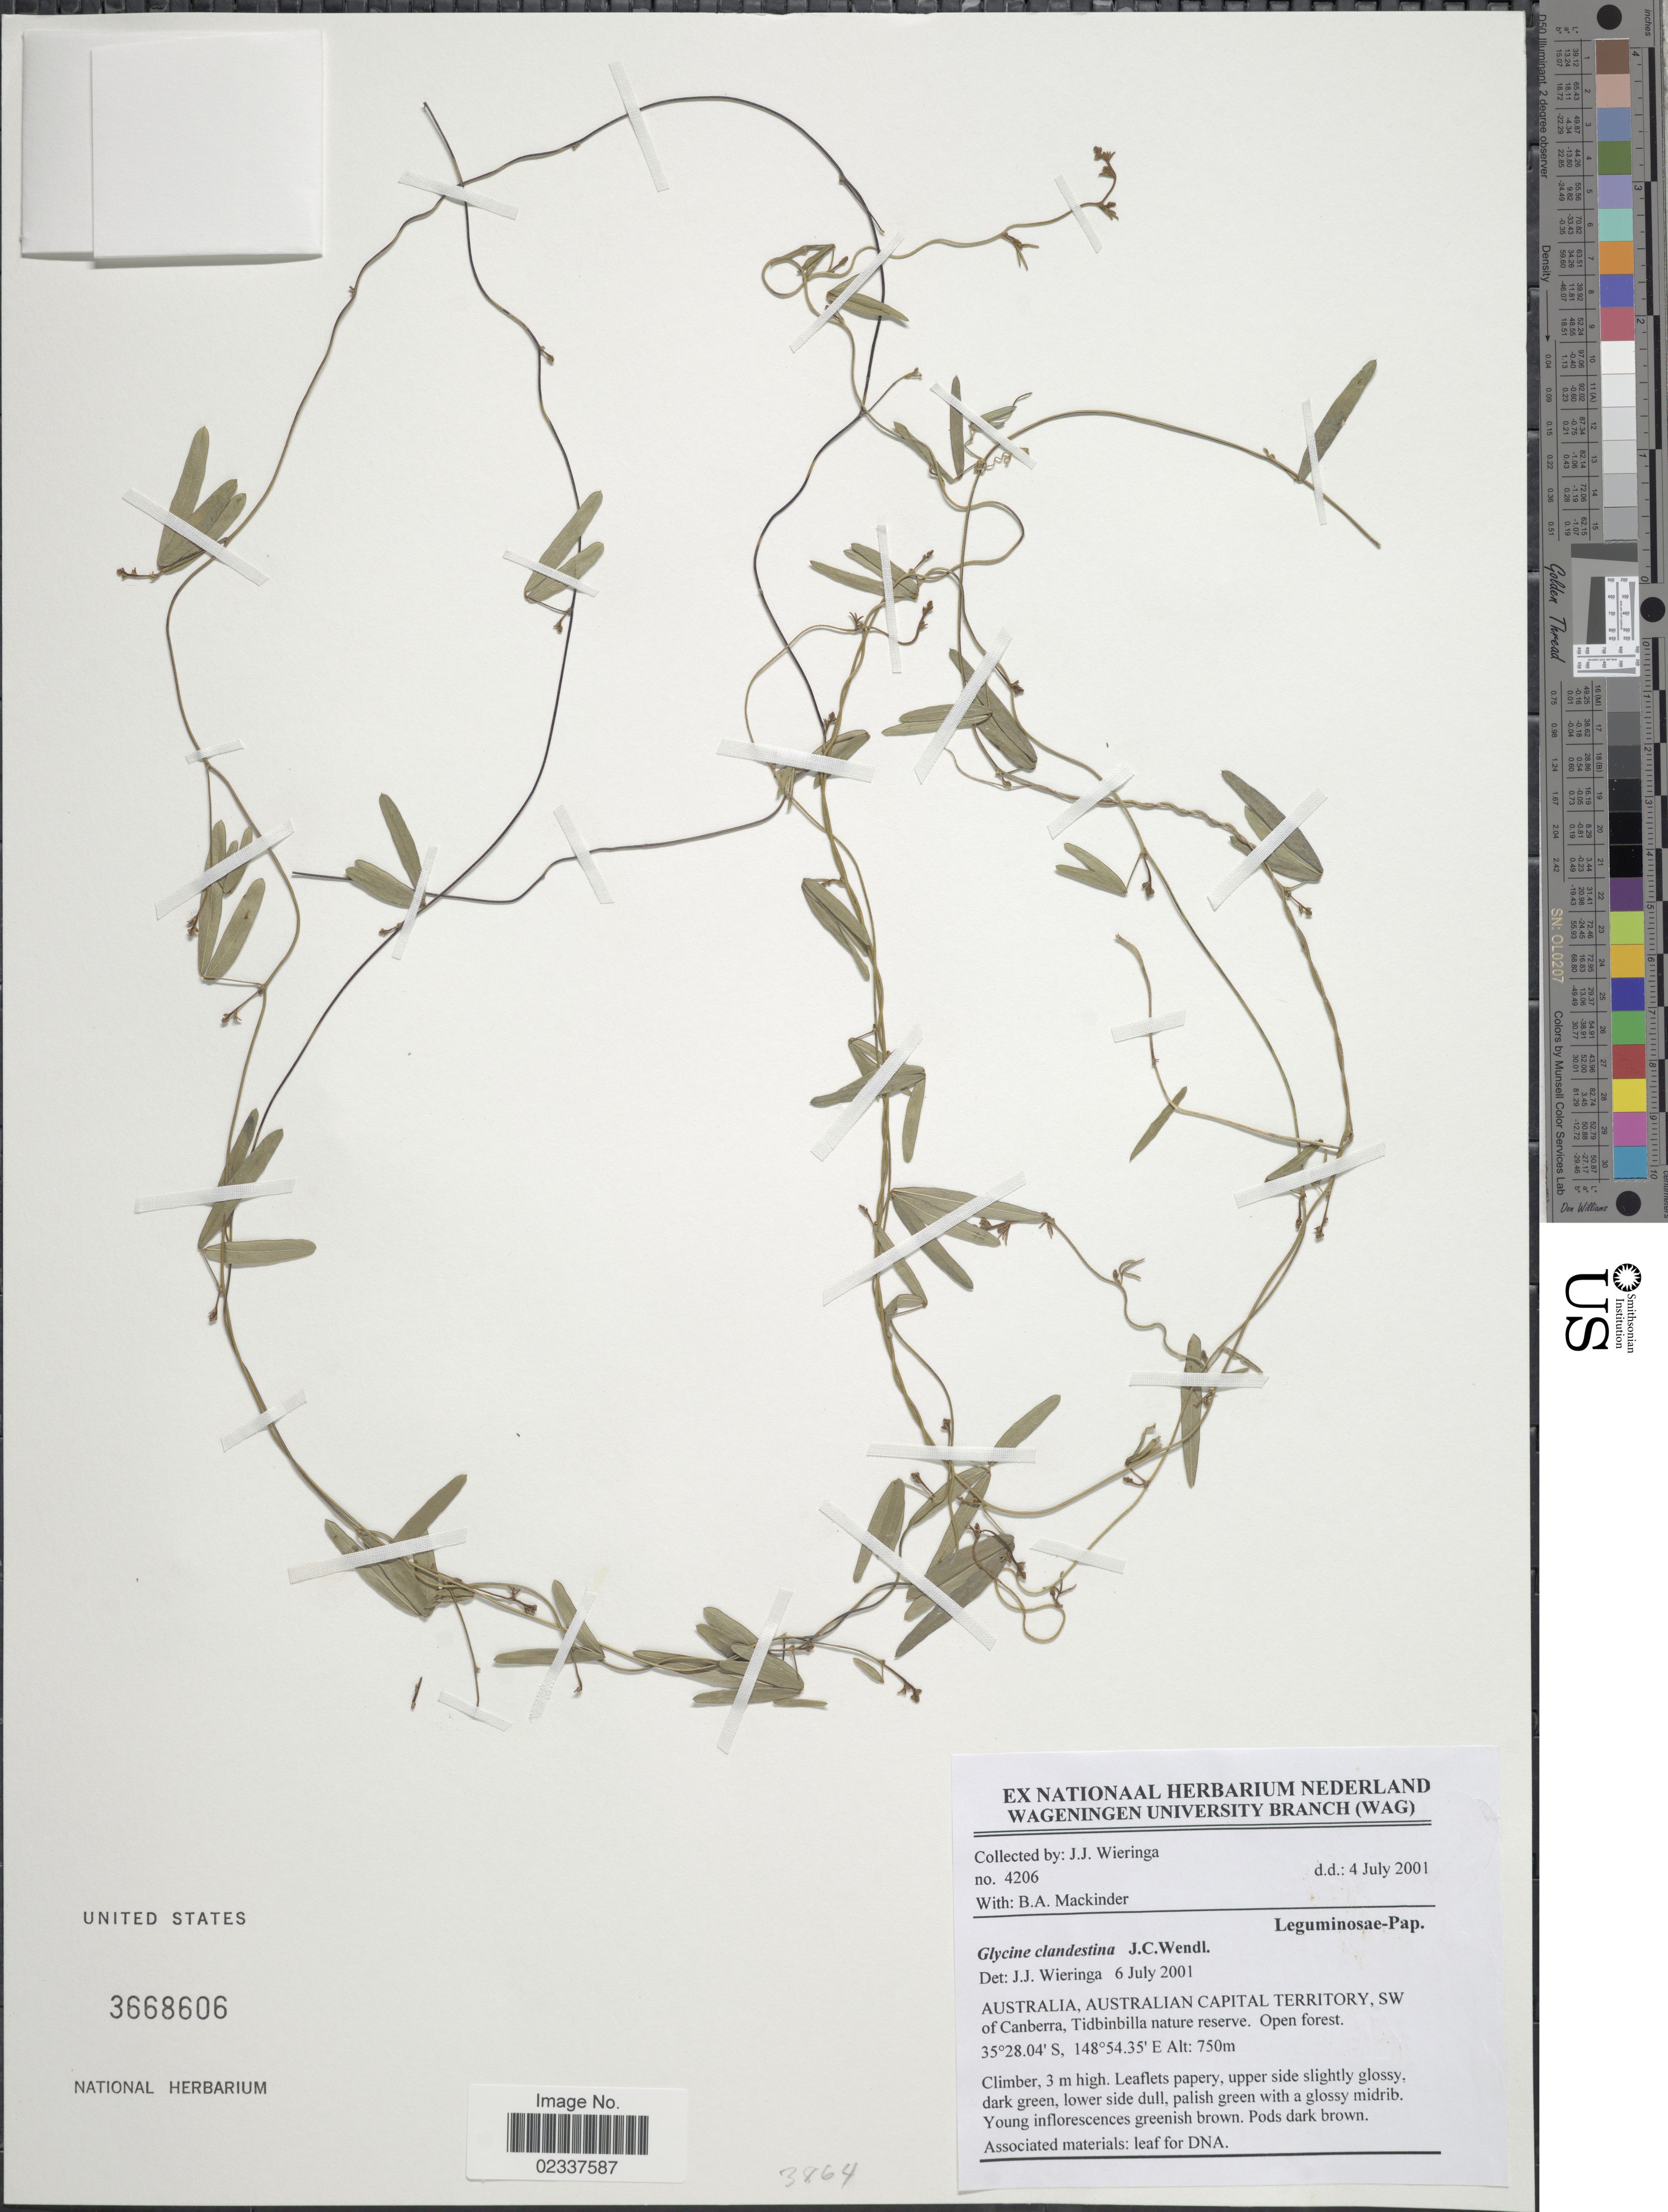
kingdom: Plantae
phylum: Tracheophyta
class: Magnoliopsida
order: Fabales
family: Fabaceae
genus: Glycine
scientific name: Glycine clandestina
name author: J.C. Wendl.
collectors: J. Wieringa & B. Mackinder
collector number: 4206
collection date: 2001-07-04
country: Australia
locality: Australian Capital Territory, SW of Canberra, Tidbinbilla nature reserve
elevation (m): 750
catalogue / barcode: US 3668606